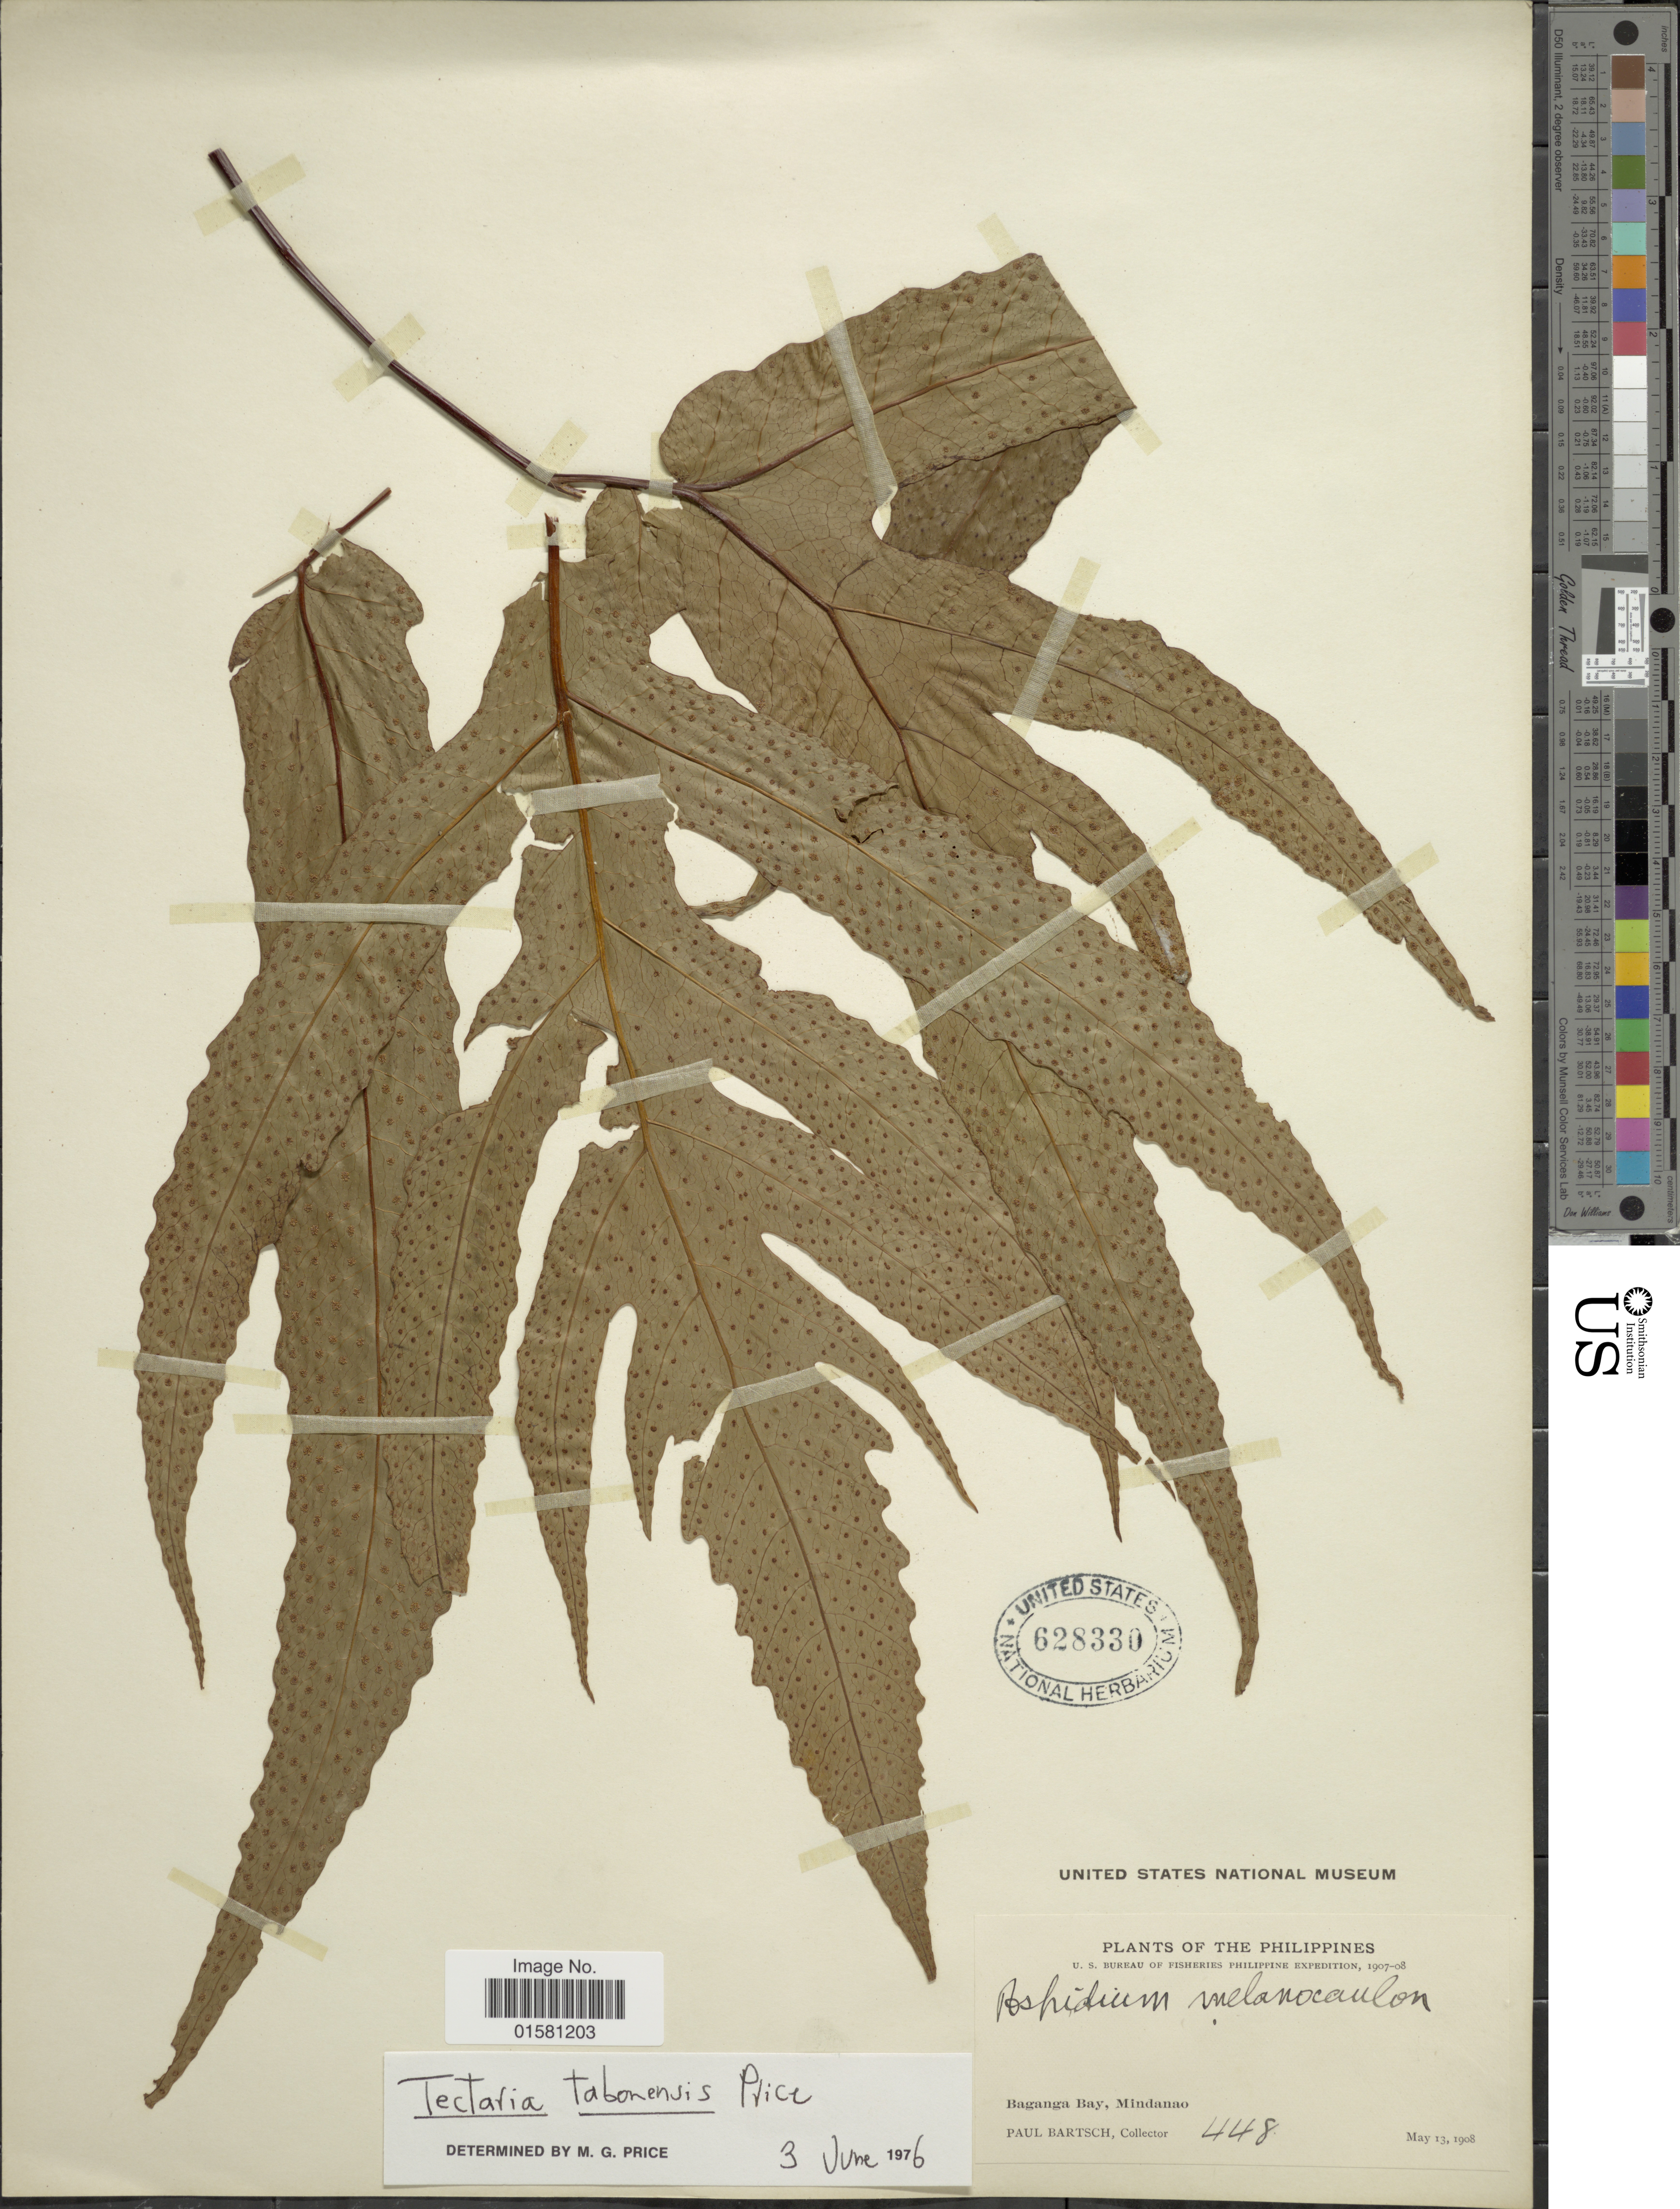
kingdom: Plantae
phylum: Tracheophyta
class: Polypodiopsida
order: Polypodiales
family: Tectariaceae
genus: Tectaria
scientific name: Tectaria tabonensis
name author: M.G. Price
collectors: P. Bartsch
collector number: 448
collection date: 1908-05-13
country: Philippines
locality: Philippines, Baganga Bay, Mindanao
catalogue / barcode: US 628330